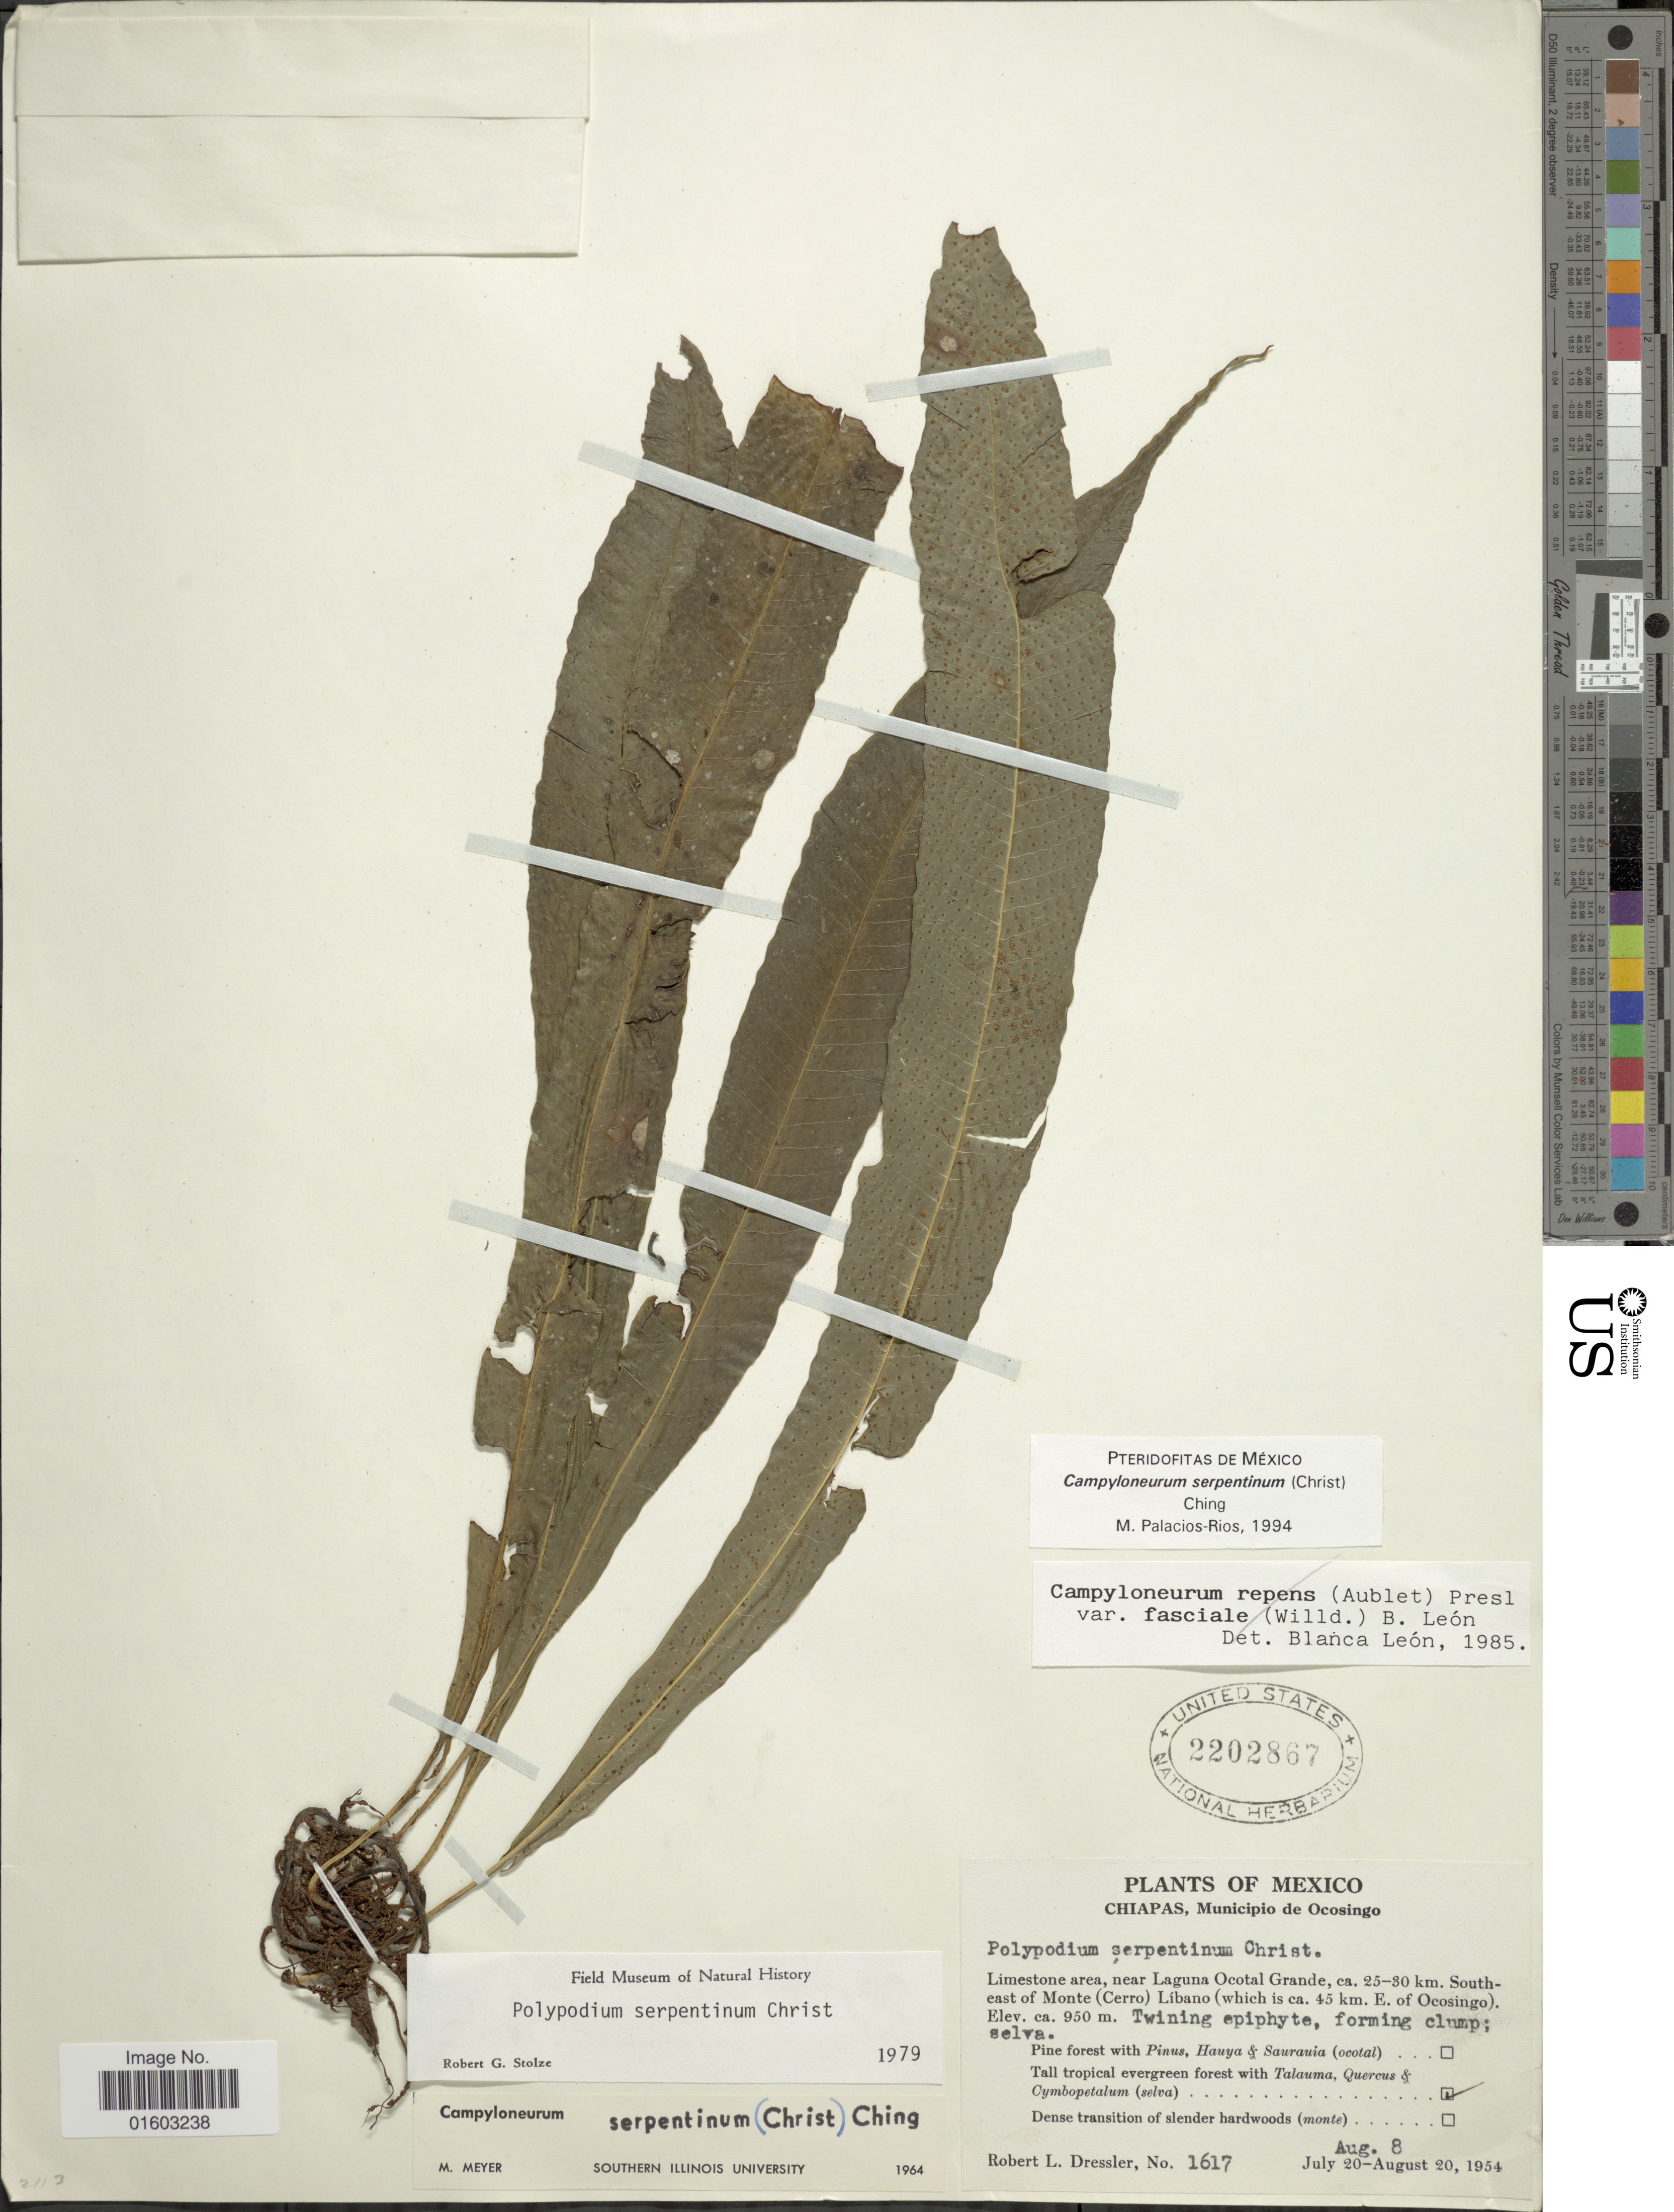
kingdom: Plantae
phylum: Tracheophyta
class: Polypodiopsida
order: Polypodiales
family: Polypodiaceae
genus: Campyloneurum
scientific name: Campyloneurum serpentinum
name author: (Christ) Ching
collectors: R. Dressler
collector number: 1617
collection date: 1954-07-20/1954-08-20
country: Mexico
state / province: Chiapas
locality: Municipio de Ocosingo. Limestone area, near Laguna Ocotal Grande, 25-30 km. Southeast of Monte (Cerro) Libano (which is 45 km . E. of Ocosingo)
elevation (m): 950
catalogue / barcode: US 2202867